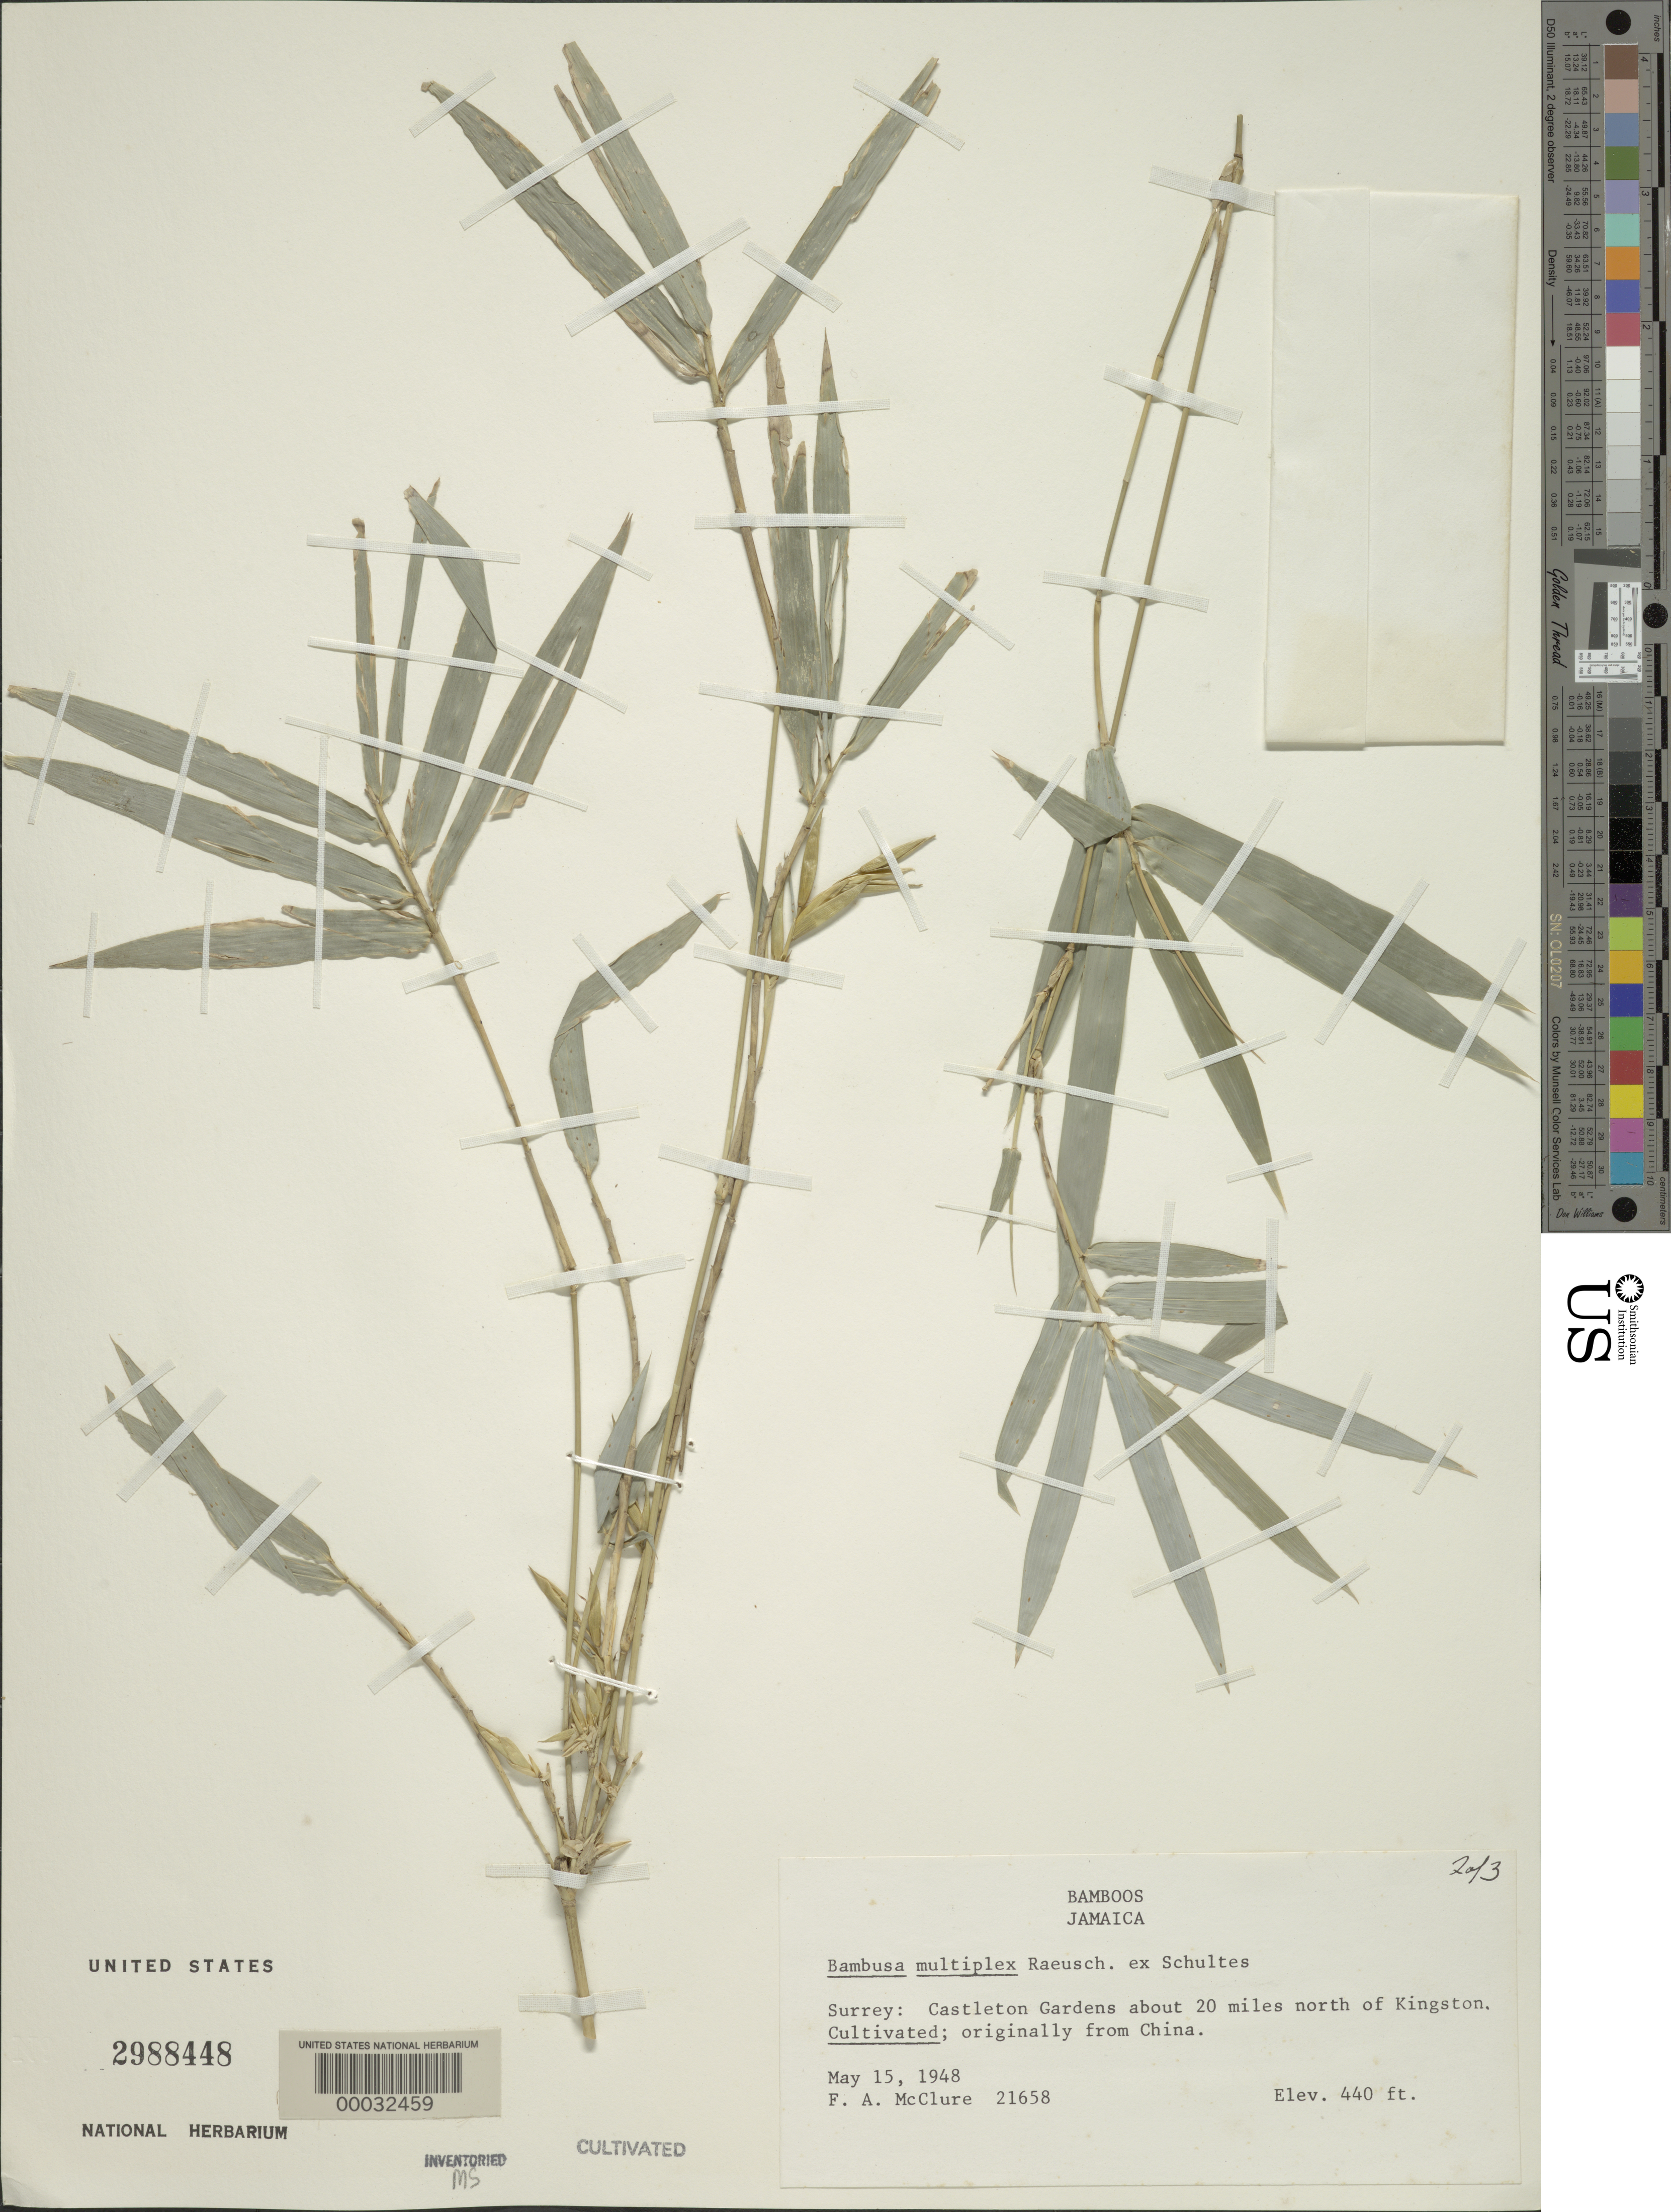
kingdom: Plantae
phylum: Tracheophyta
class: Liliopsida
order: Poales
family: Poaceae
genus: Bambusa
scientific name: Bambusa multiplex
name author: (Lour.) Raeusch. ex Schult. & Schult. f.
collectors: F. A. McClure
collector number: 21658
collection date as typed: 15 May 1948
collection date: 1948-05-15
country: Jamaica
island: Greater Antilles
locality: Castleton gardens, surrey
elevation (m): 440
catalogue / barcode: US 2988448